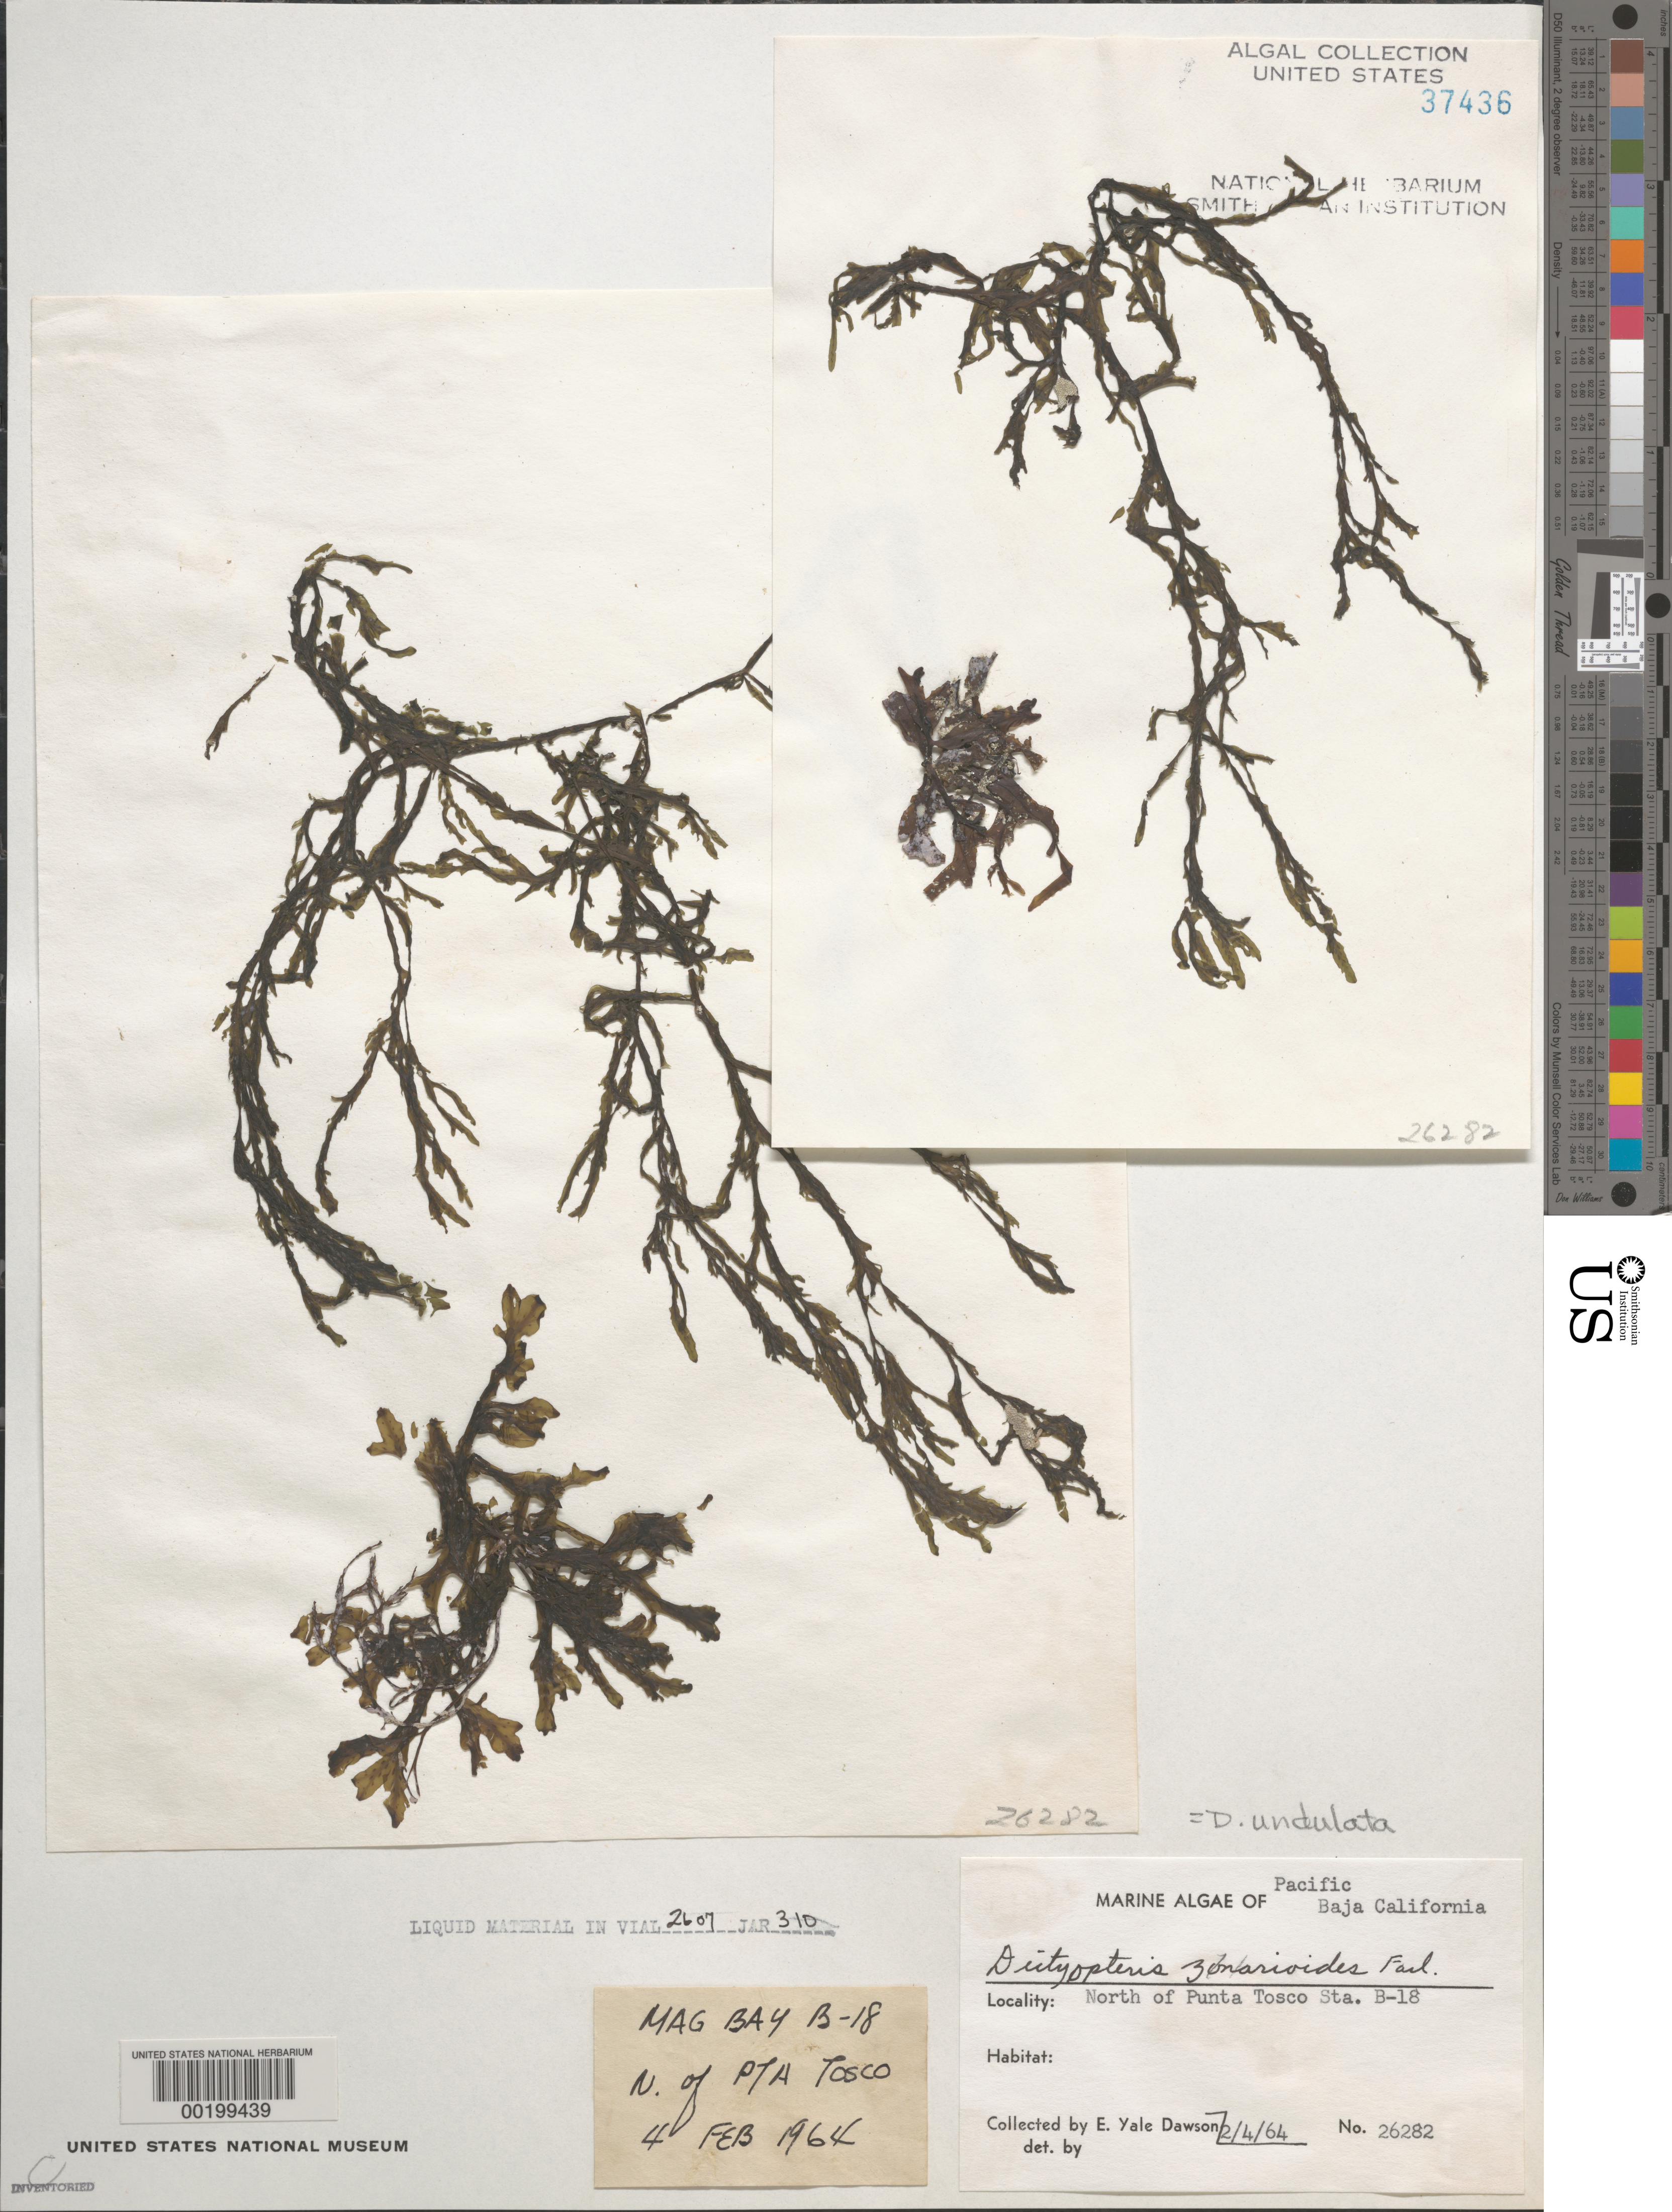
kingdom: Chromista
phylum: Ochrophyta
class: Phaeophyceae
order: Dictyotales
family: Dictyotaceae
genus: Dictyopteris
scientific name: Dictyopteris undulata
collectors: E. Y. Dawson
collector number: EYD 26282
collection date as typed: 04 Feb 1964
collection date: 1964-02-04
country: Mexico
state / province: Baja California Sur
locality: North of Punta Tosca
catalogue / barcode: US 37436